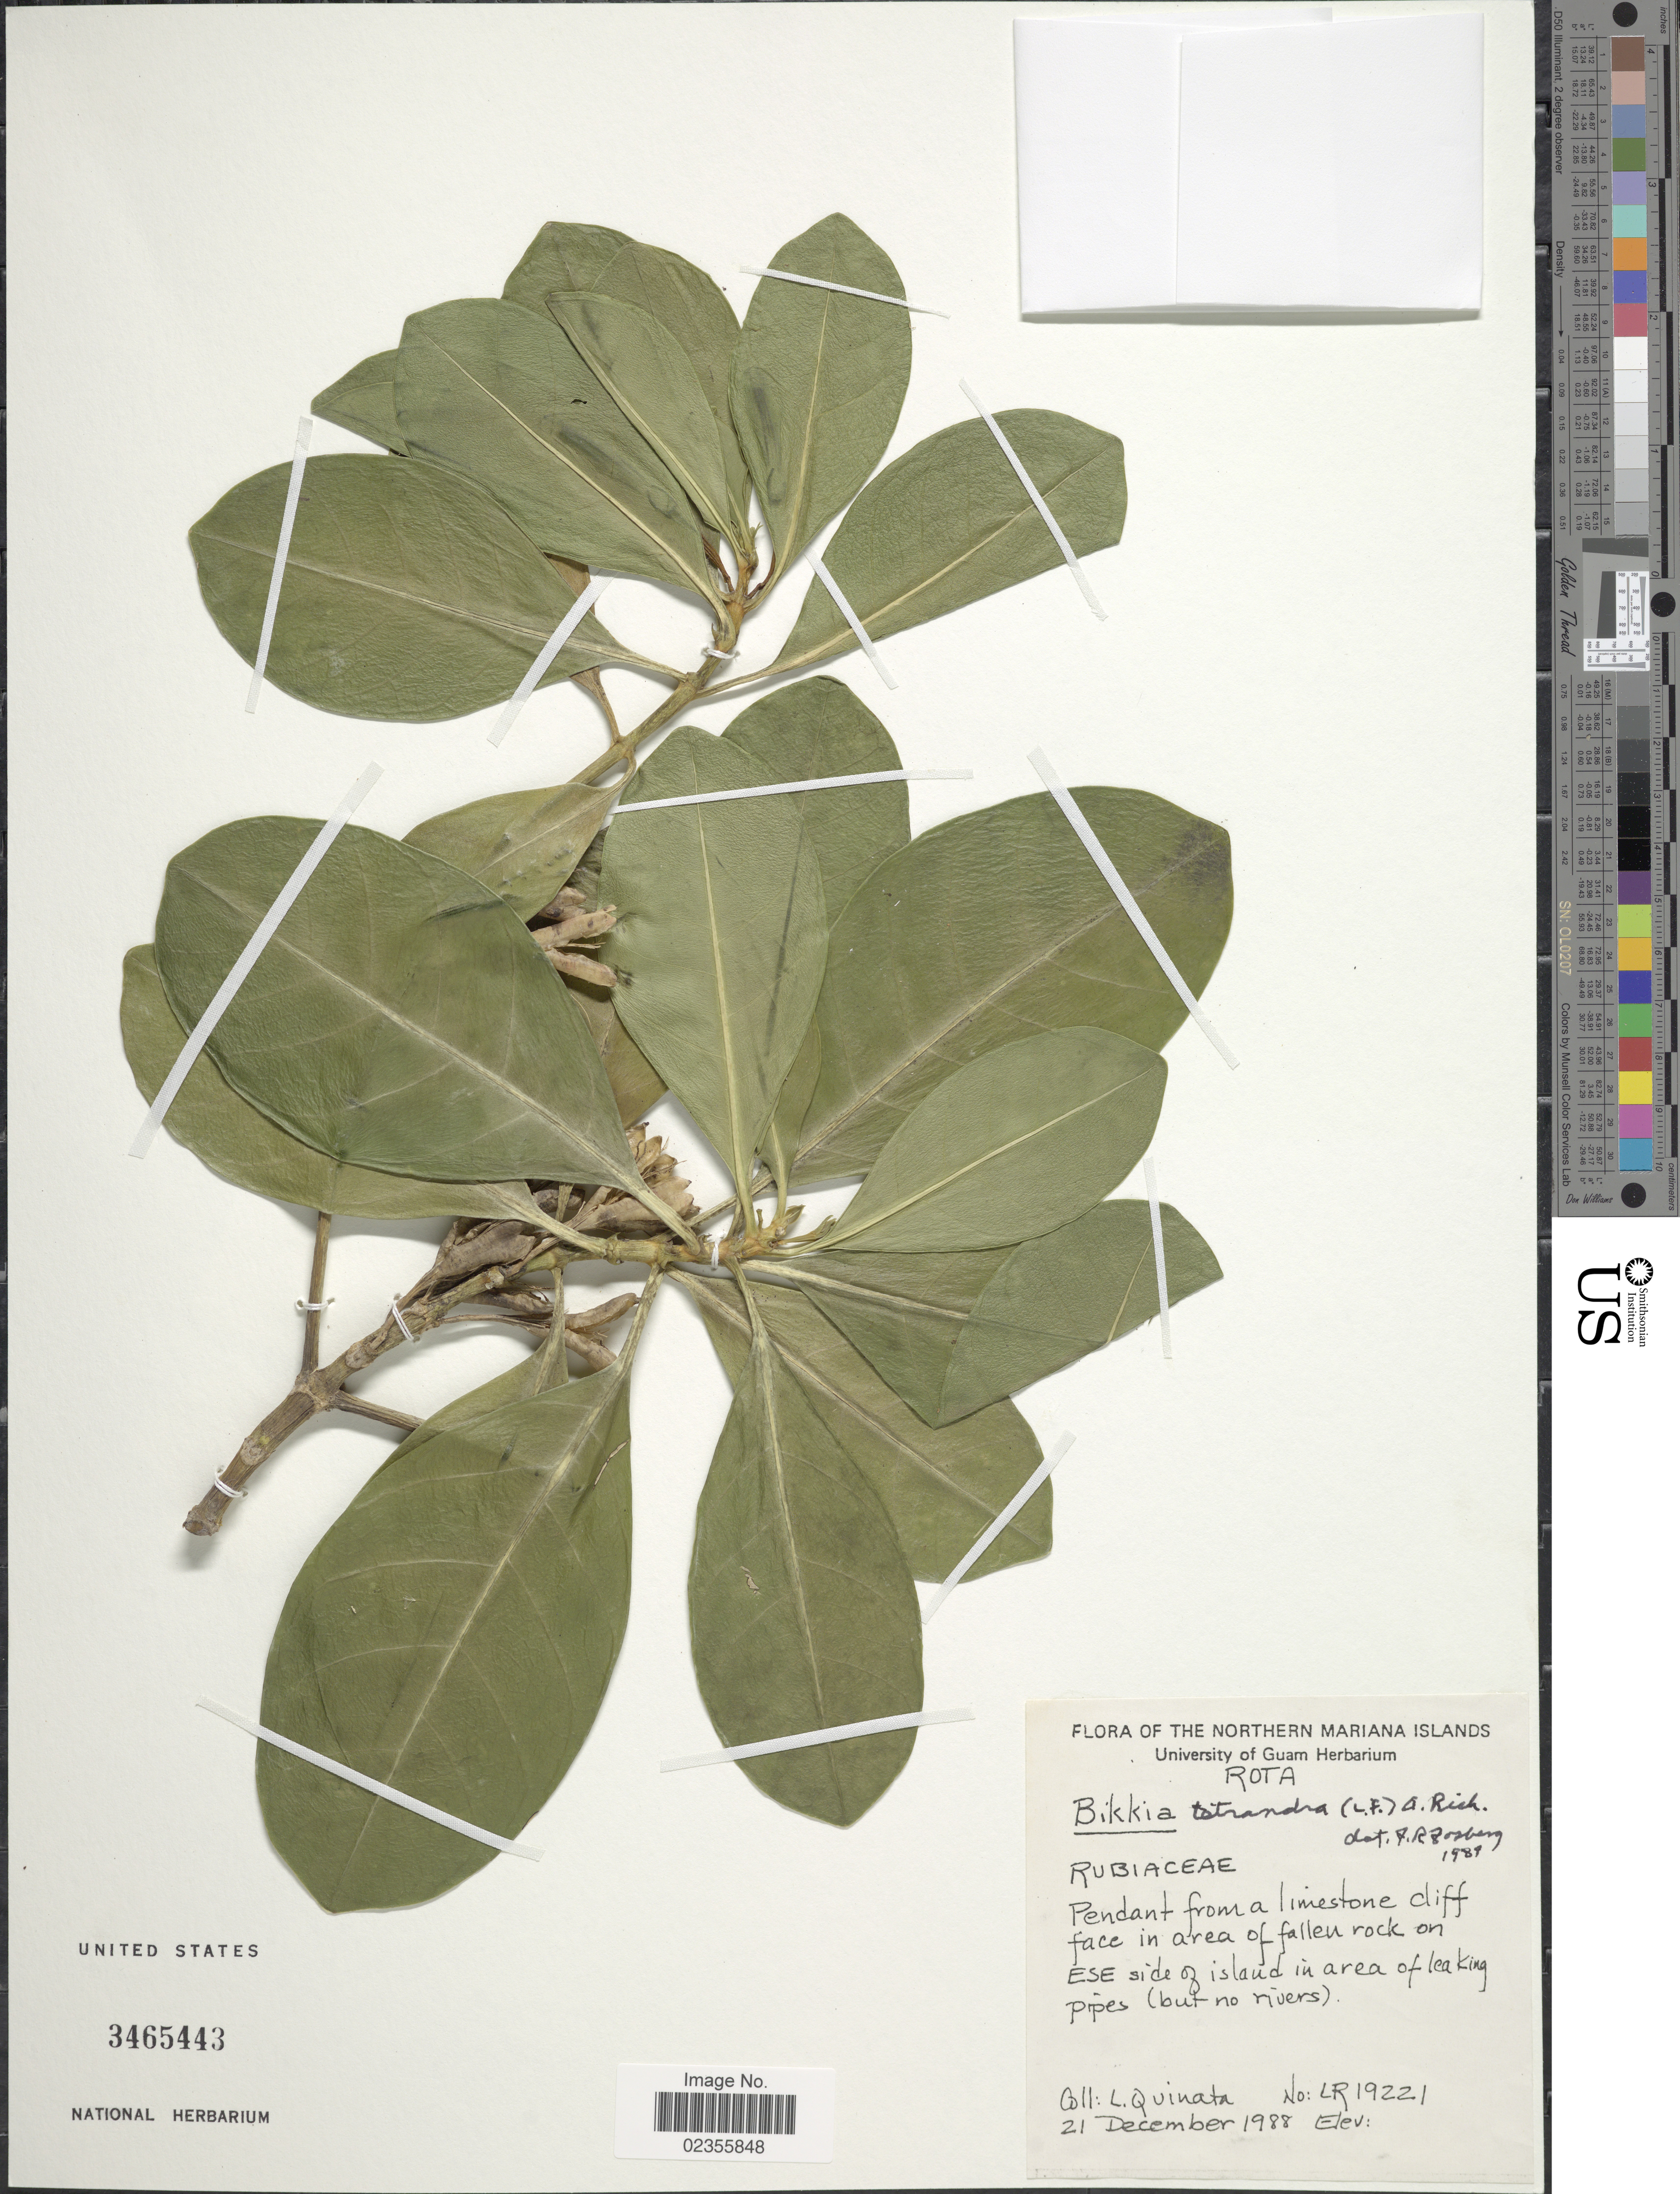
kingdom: Plantae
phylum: Tracheophyta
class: Magnoliopsida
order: Gentianales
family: Rubiaceae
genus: Bikkia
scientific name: Bikkia tetrandra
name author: (L. f.) A. Rich.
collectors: L. Quinata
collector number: LR19221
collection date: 1988-12-21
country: Northern Mariana Islands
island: Rota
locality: Rota, pendant from a limestone cliff face in area of fallen rock on ESE side of island in area of leaking pipes (but no rivers).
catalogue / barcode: US 3465443